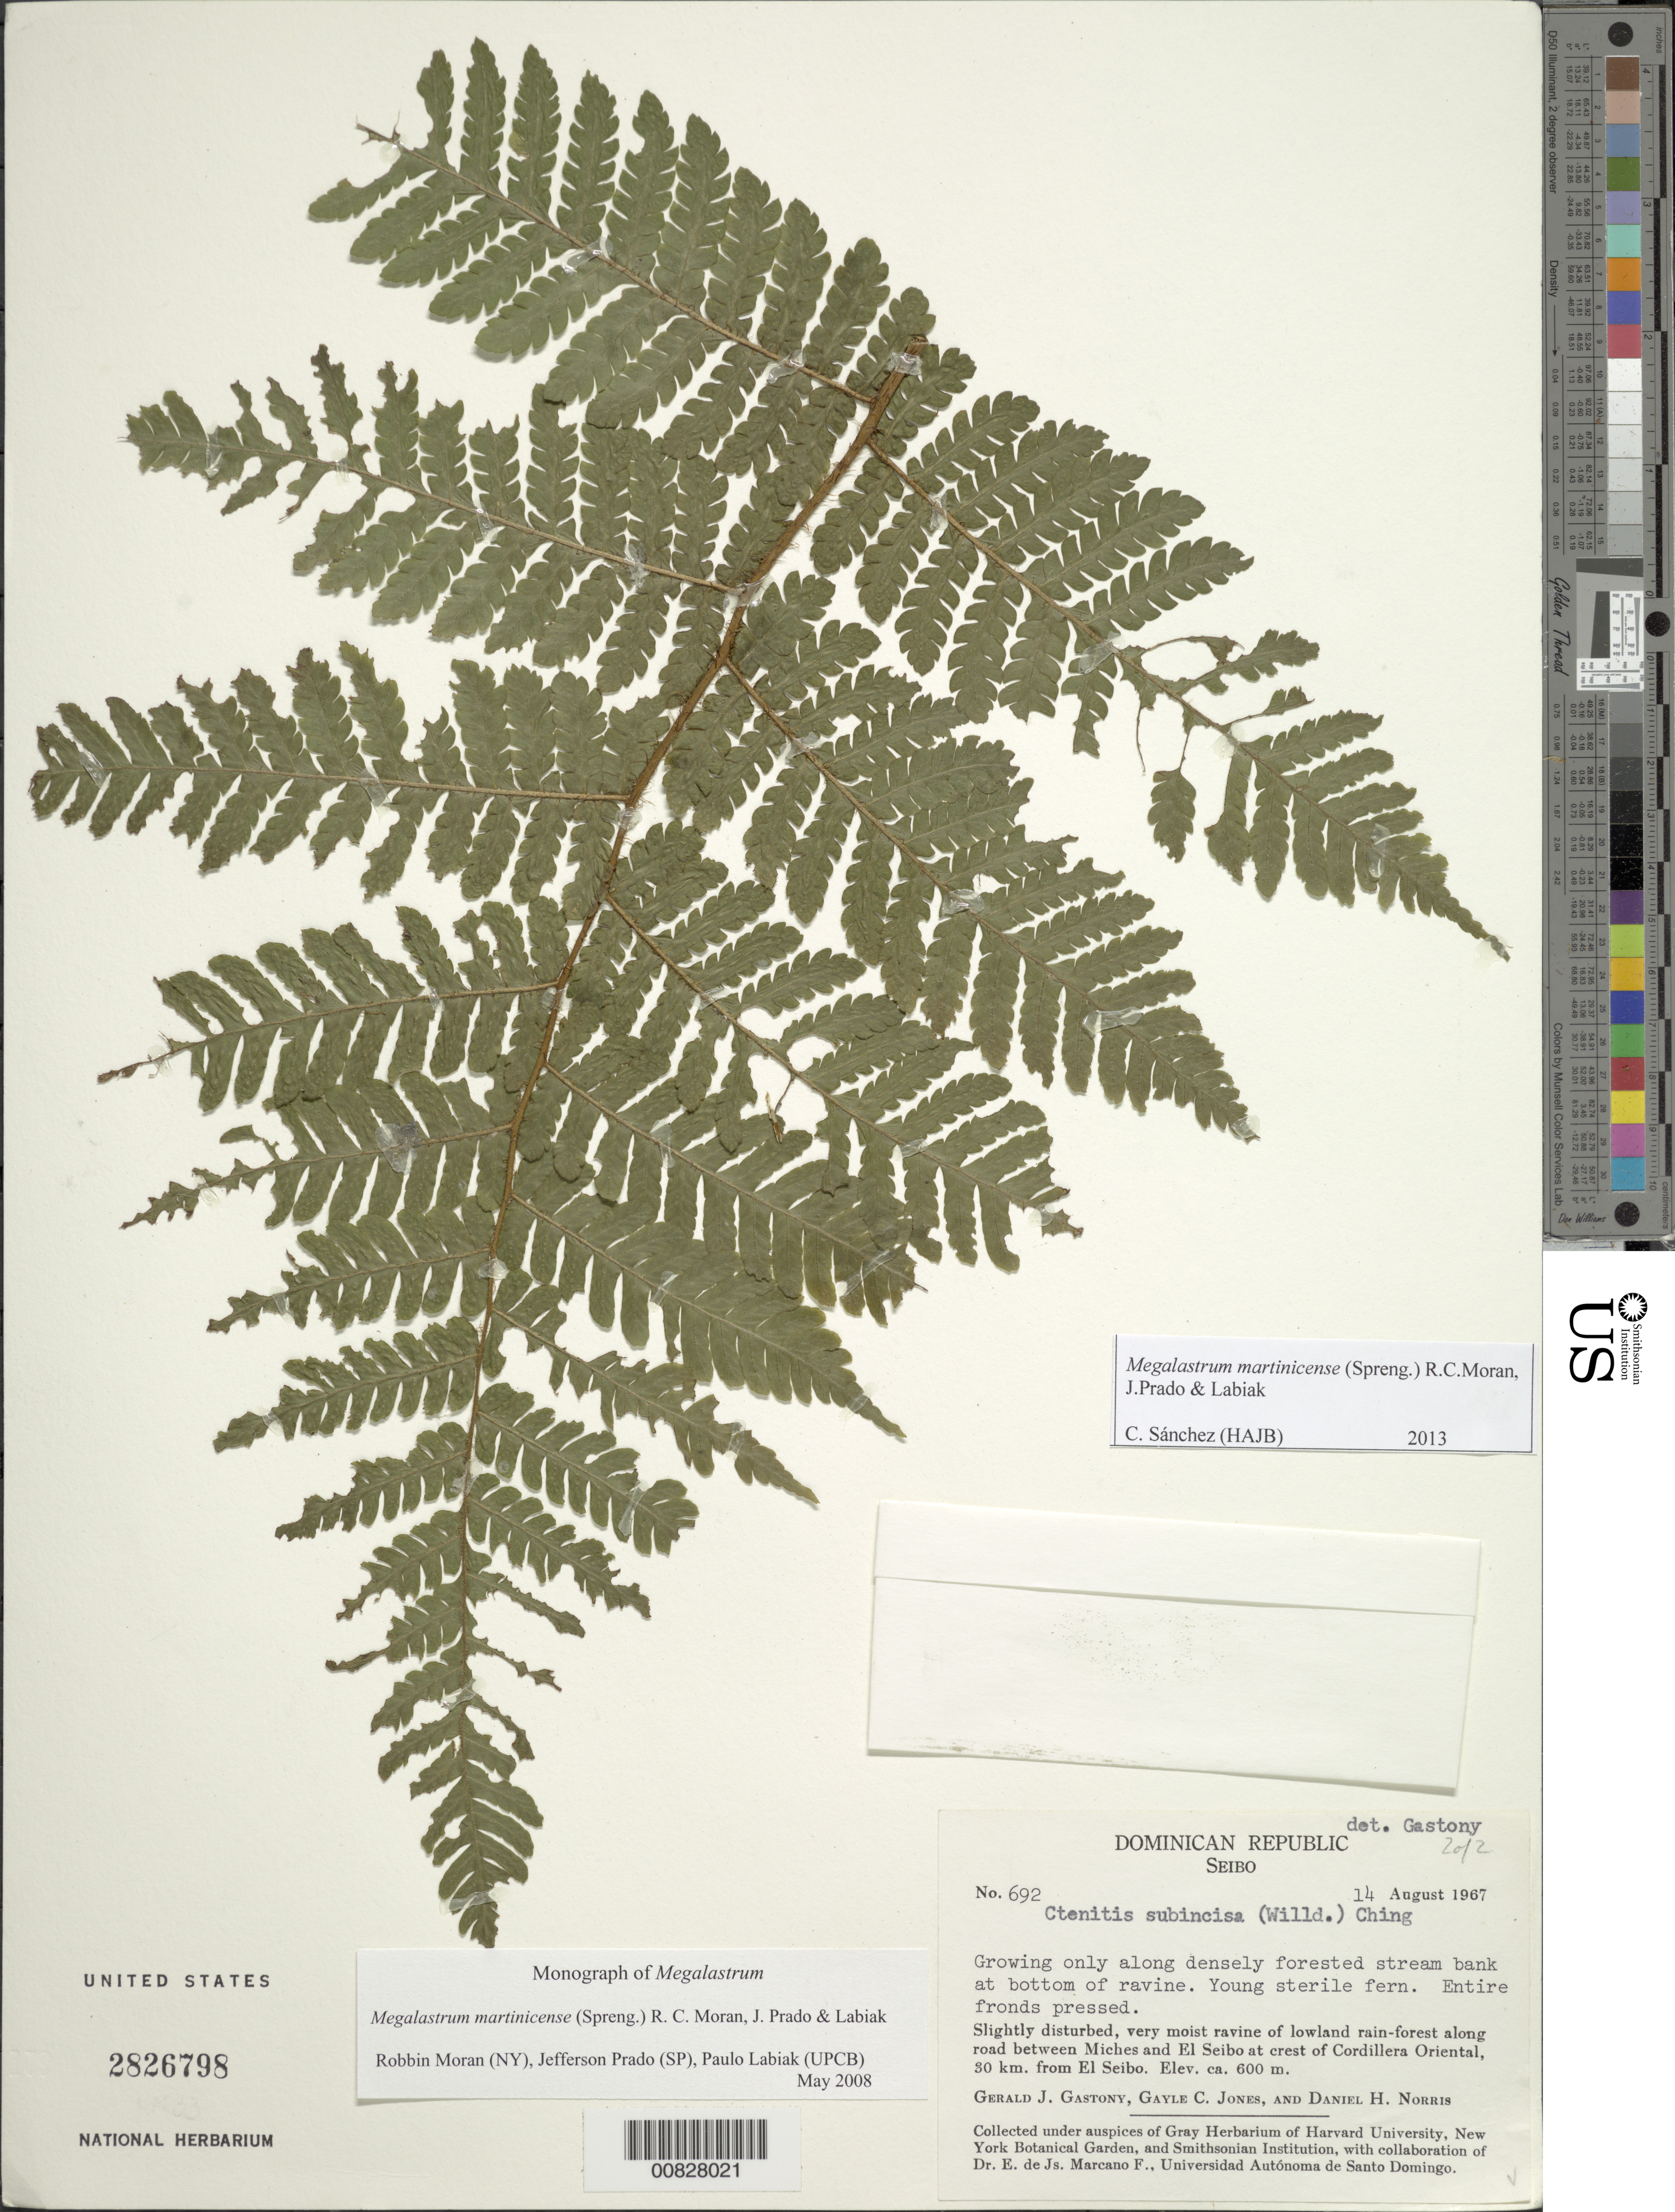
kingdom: Plantae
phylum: Tracheophyta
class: Polypodiopsida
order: Polypodiales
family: Dryopteridaceae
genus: Megalastrum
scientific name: Megalastrum martinicense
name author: (Spreng.) R.C. Moran et al.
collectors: G. Gastony, G. C. Jones & D. H. Norris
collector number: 692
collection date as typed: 14 Aug 1967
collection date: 1967-08-14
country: Dominican Republic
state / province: El Seibo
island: Hispaniola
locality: Miches to El Seibo road, Cordillera Oriental, 30 km from El Seibo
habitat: Slightly disturbed, very moist ravine, lowland rainforest; growing only along dense forested stream bank at bottom of ravine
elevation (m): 600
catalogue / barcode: US 2826798